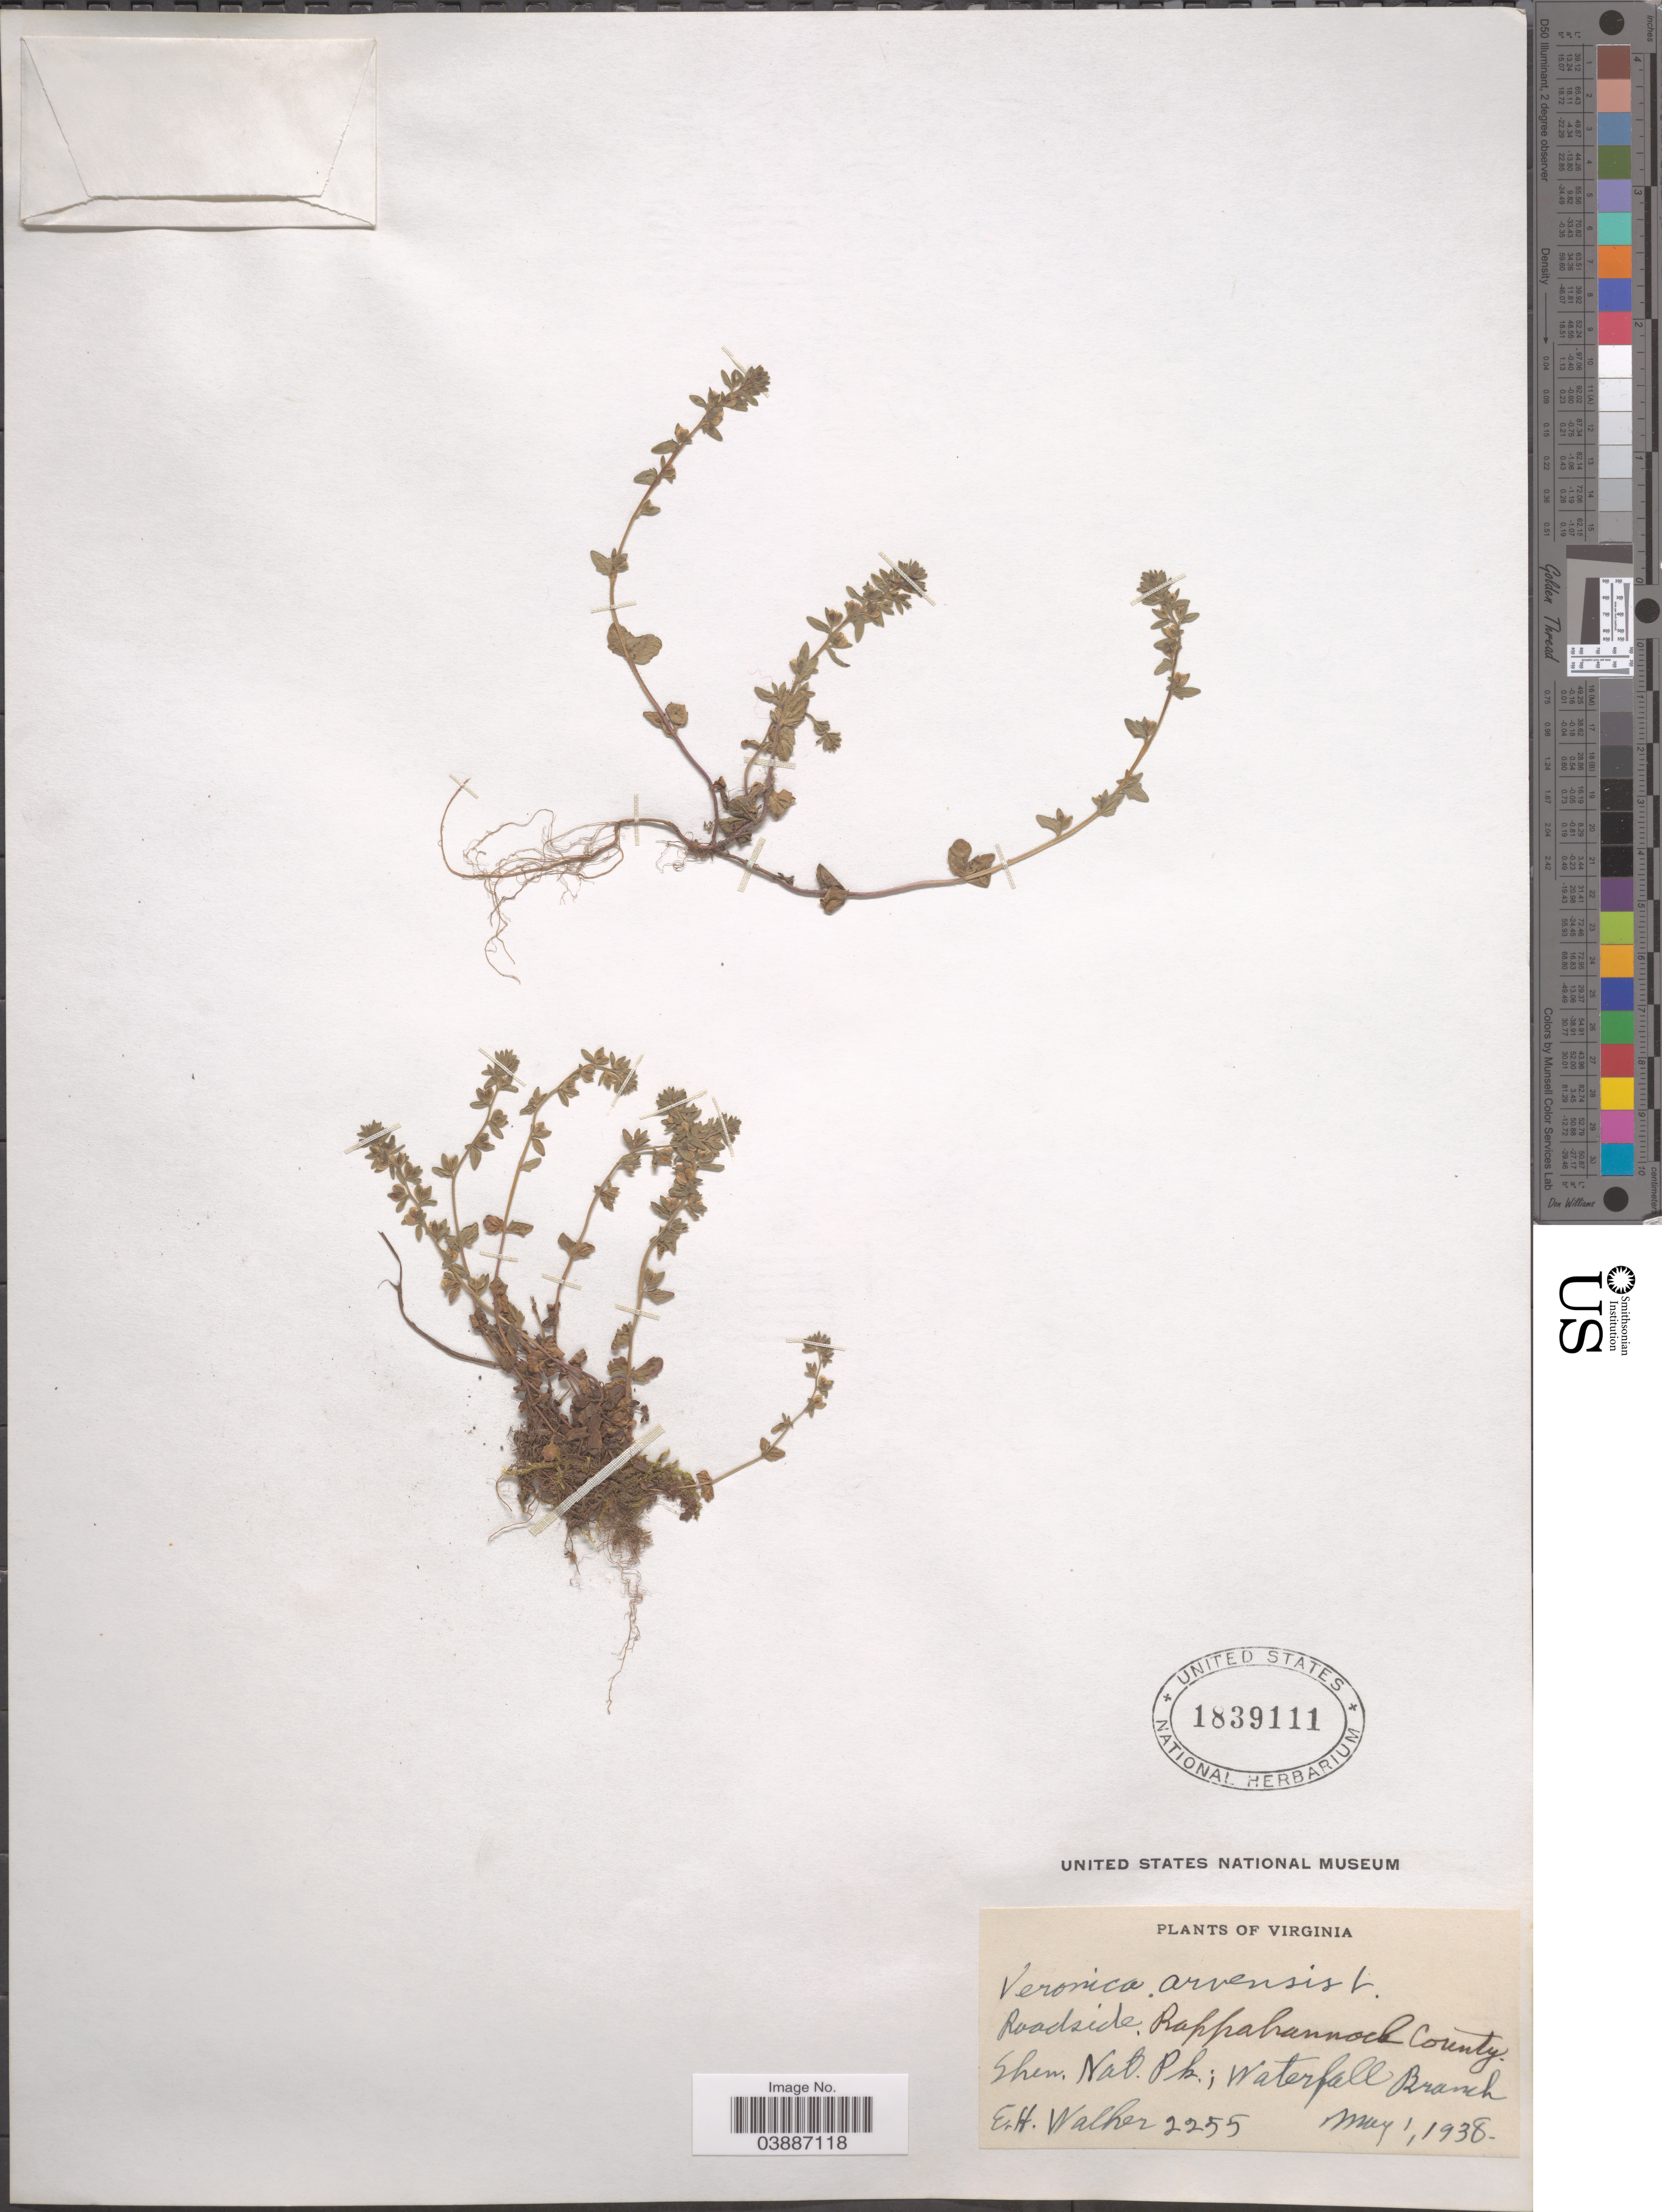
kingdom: Plantae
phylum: Tracheophyta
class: Magnoliopsida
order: Lamiales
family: Plantaginaceae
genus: Veronica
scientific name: Veronica arvensis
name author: L.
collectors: E. H. Walker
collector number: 2255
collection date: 1938-05-01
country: United States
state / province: Virginia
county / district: Rappahannock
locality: Roadside, Rappahannock County. Shen. Nat. Pk.; Waterfall Branch.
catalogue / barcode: US 1839111